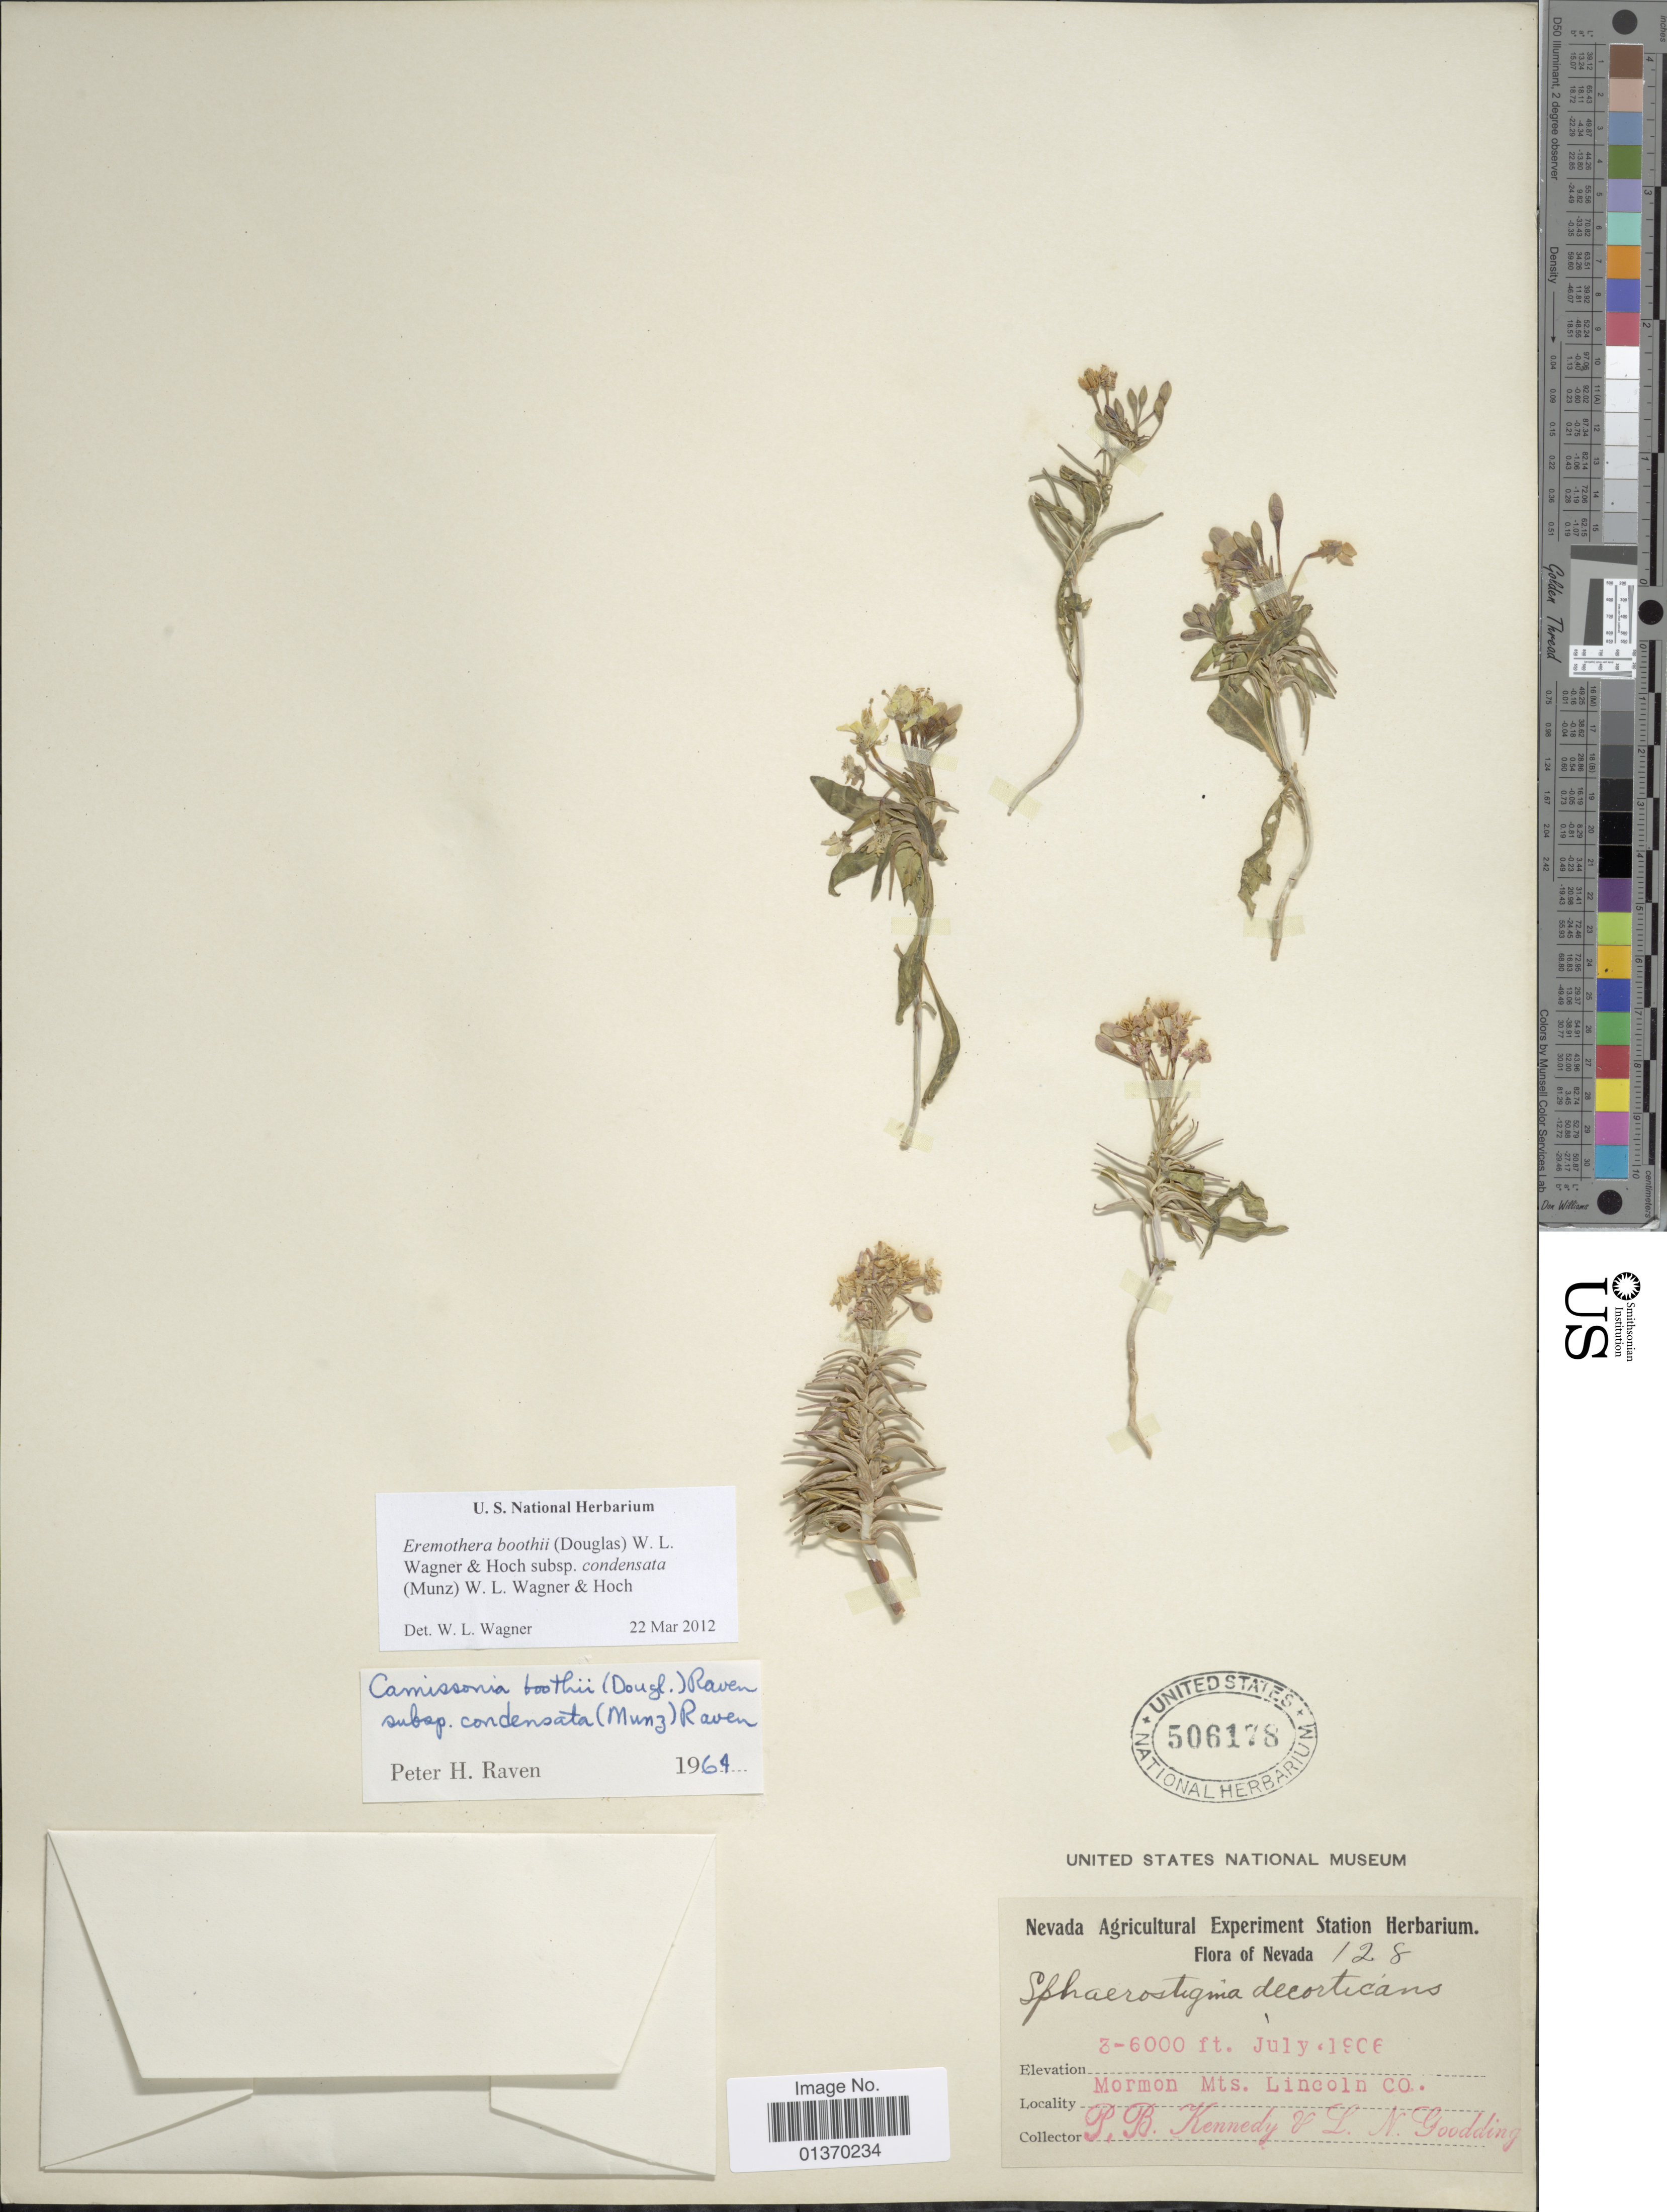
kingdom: Plantae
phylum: Tracheophyta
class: Magnoliopsida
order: Myrtales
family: Onagraceae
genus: Eremothera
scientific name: Eremothera boothii subsp. condensata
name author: (Munz) W.L. Wagner & Hoch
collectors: P. B. Kennedy & L. N. Goodding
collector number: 128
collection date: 1906-07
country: United States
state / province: Nevada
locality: Mormon Mts. Lincoln Co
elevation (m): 914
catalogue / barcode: US 506178